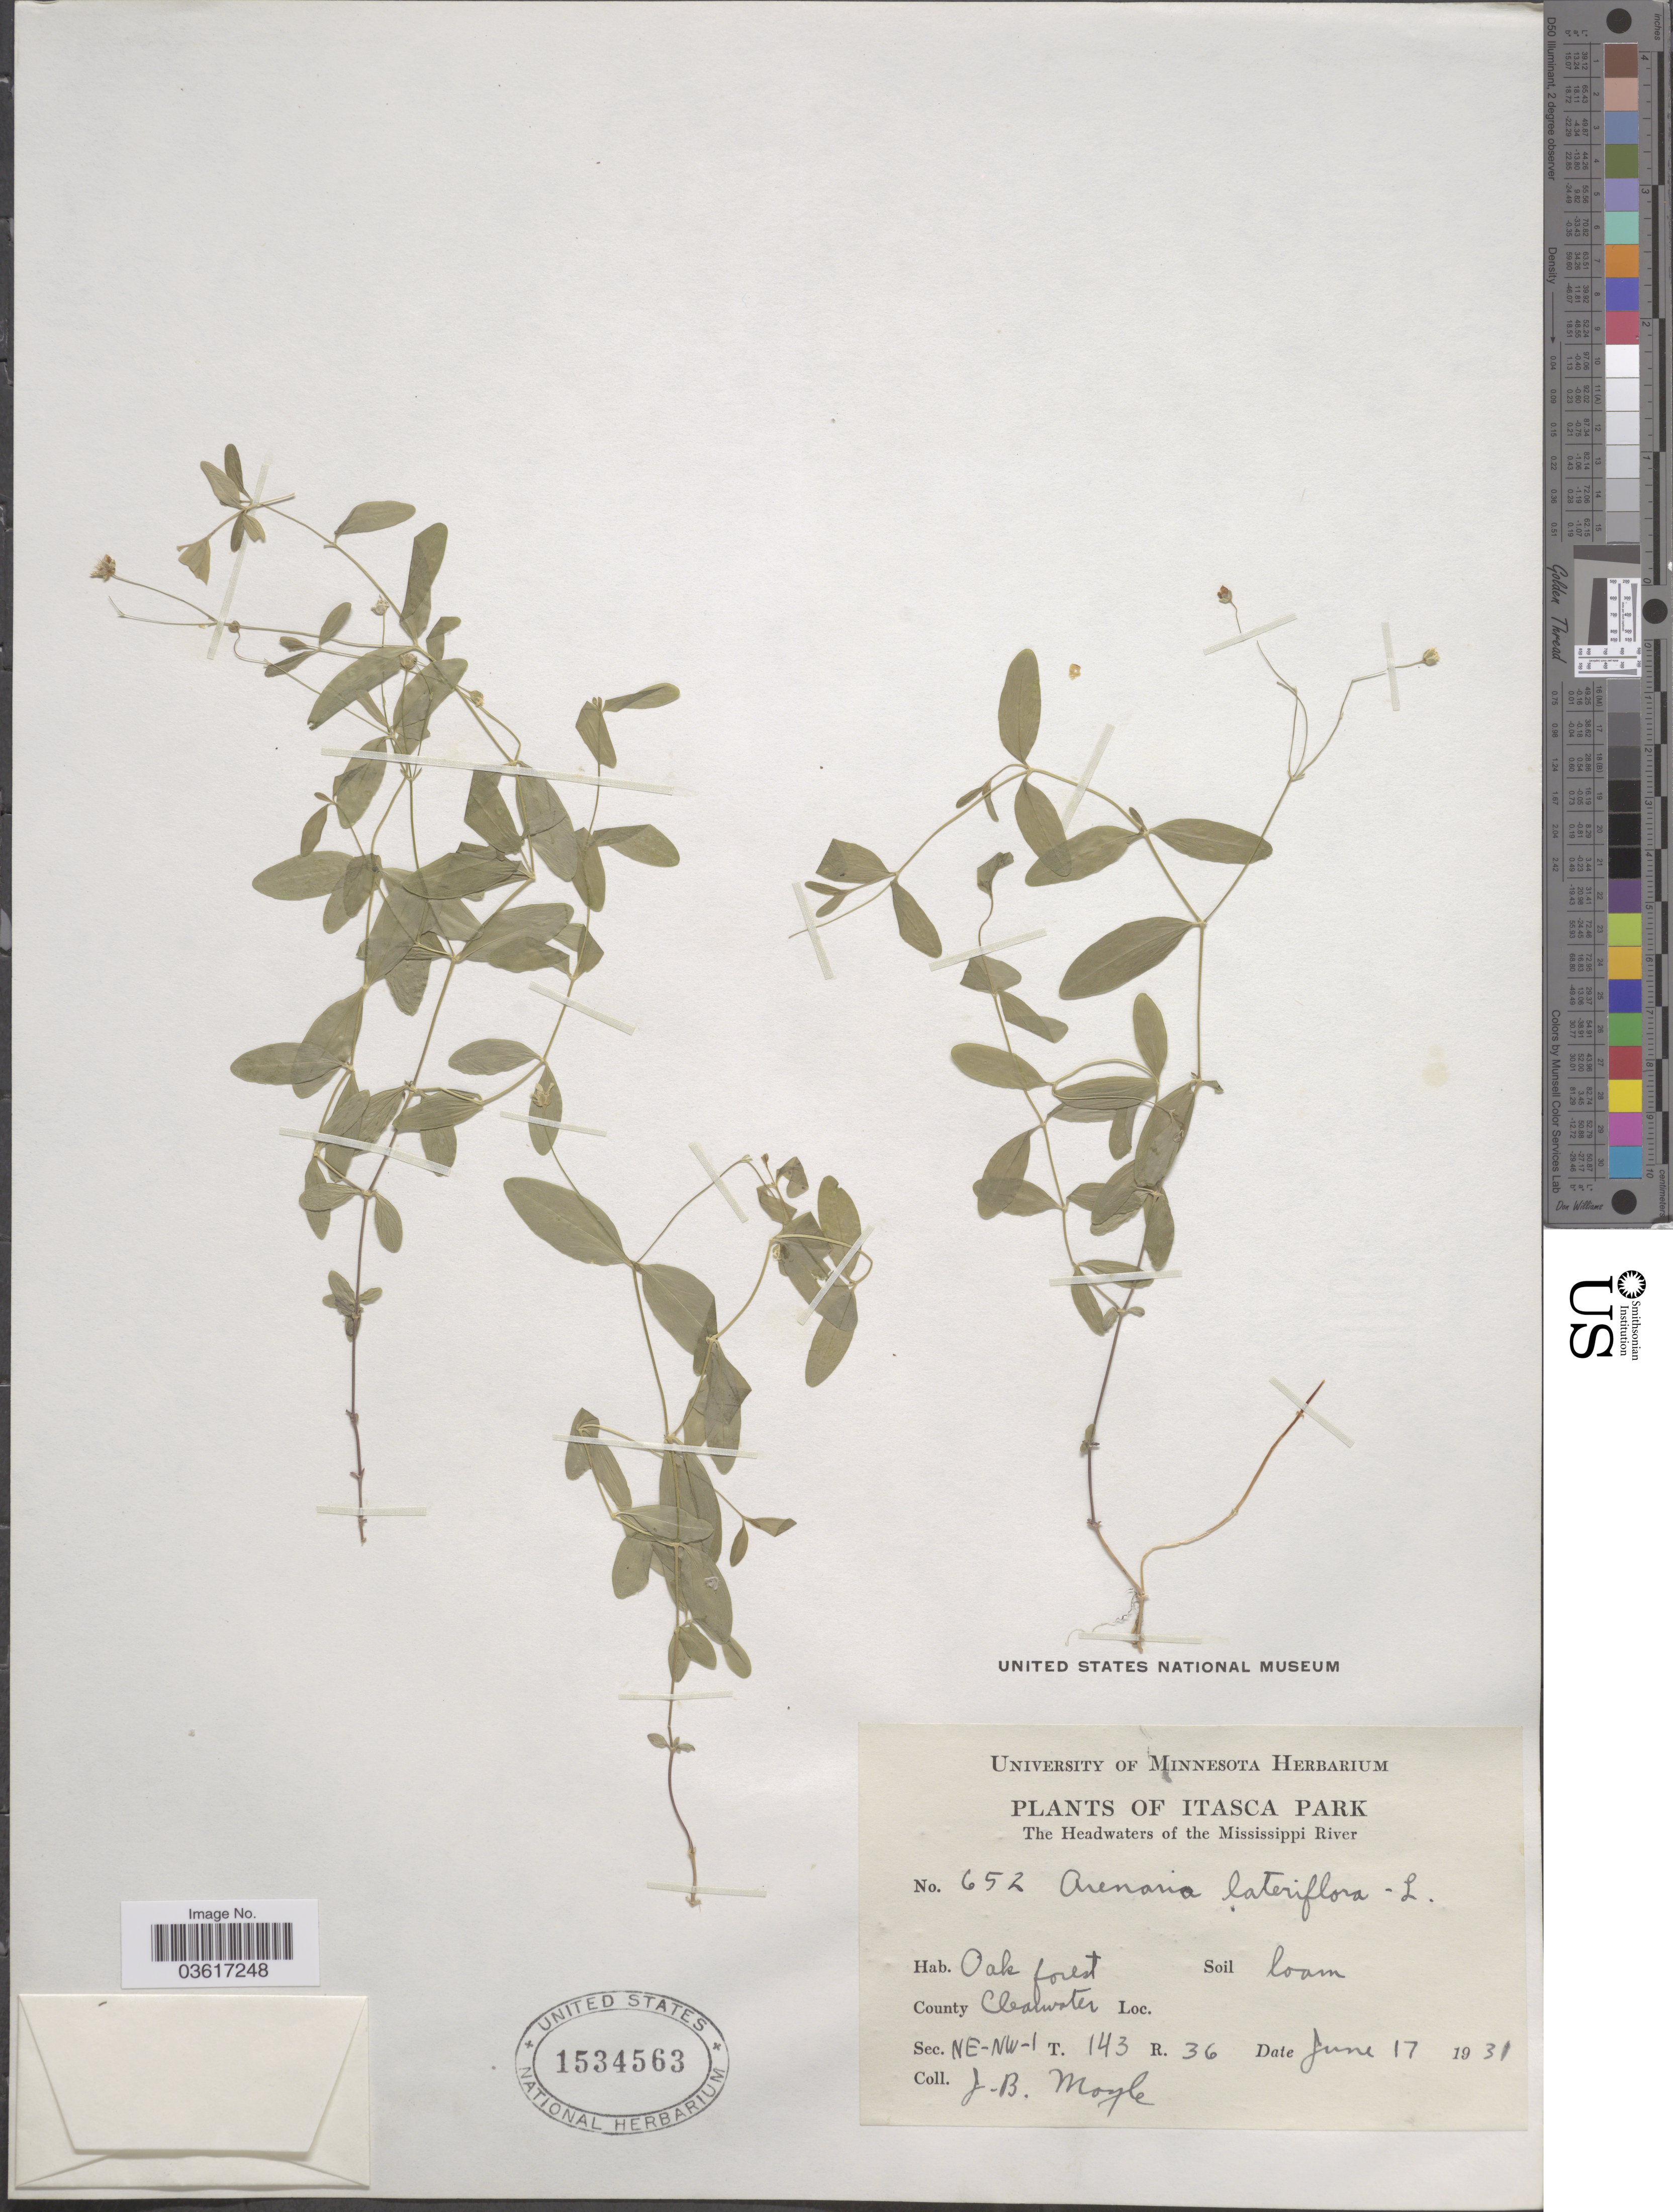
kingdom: Plantae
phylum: Tracheophyta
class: Magnoliopsida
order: Caryophyllales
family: Caryophyllaceae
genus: Moehringia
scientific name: Moehringia lateriflora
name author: (L.) Fenzl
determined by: Strong, Mark T., (BOT), Smithsonian Institution - National Museum of Natural History (UNITED STATES)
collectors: J. Moyle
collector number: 652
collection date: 1931-06-17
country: United States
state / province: Minnesota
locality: Itasca Park. The Headwaters of the Mississippi River. County Clearwater. Sec. NE-NW-1 T. 143 R. 36.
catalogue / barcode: US 1534563